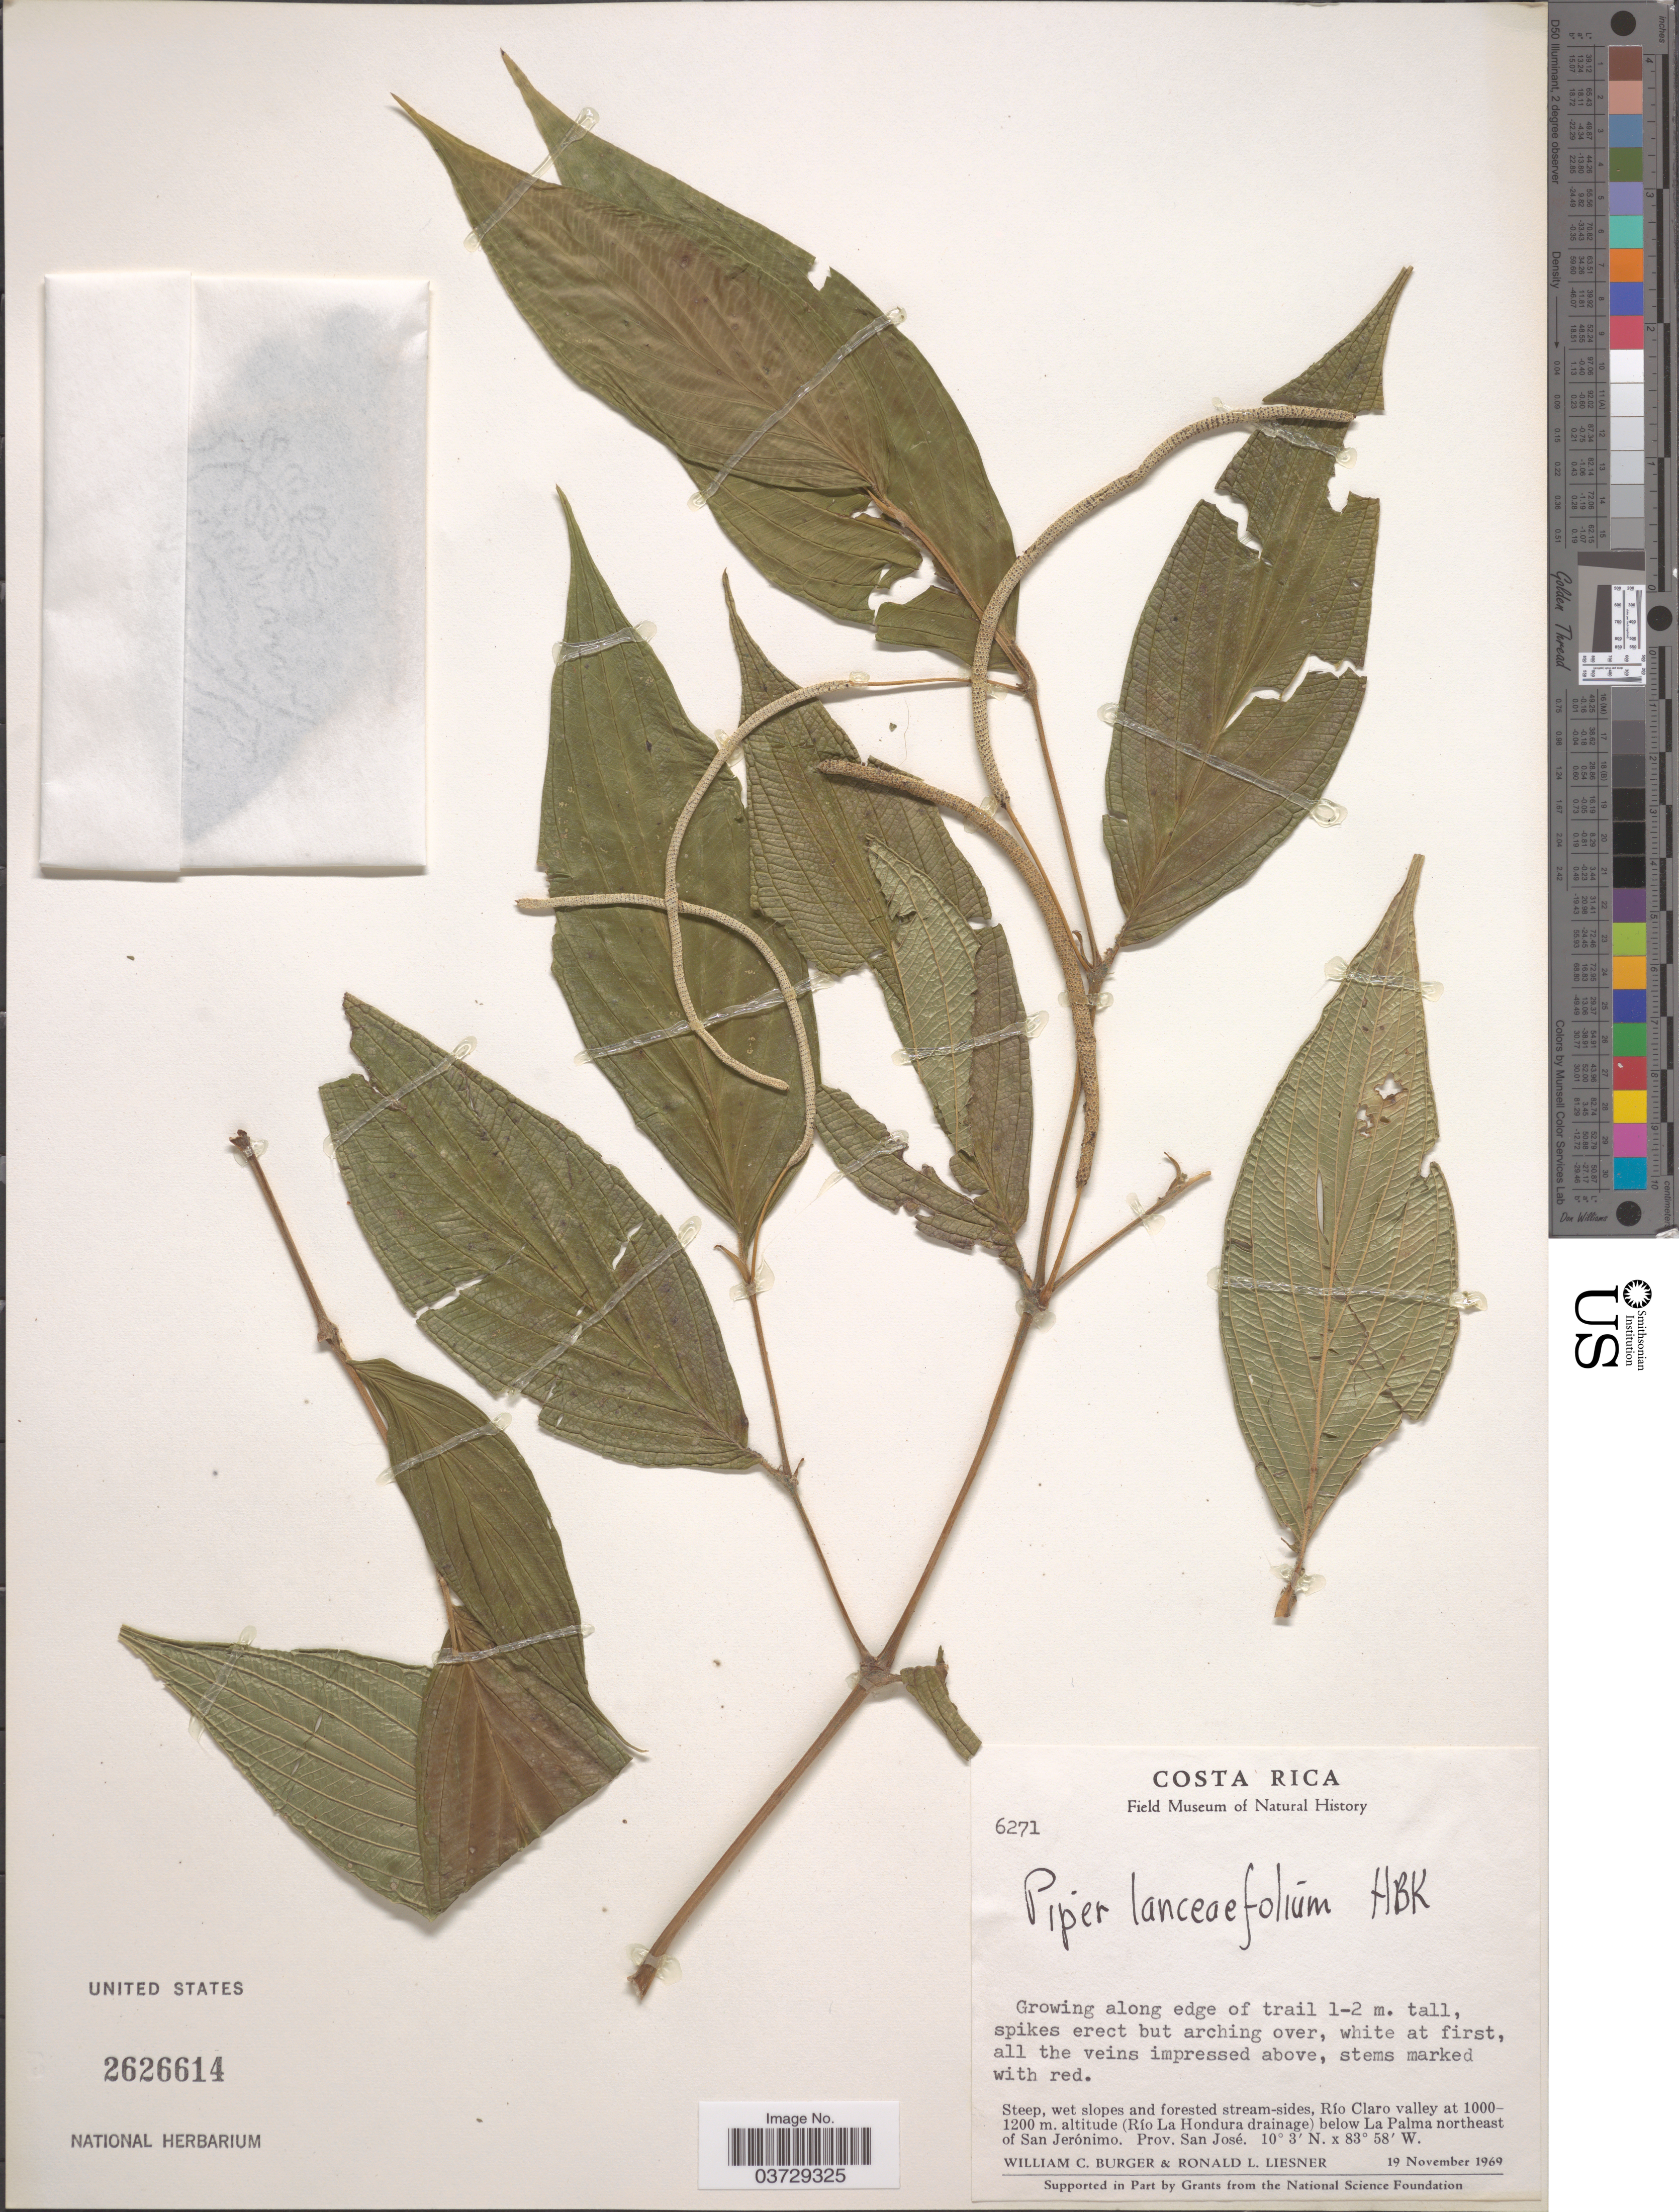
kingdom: Plantae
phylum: Tracheophyta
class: Magnoliopsida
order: Piperales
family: Piperaceae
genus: Piper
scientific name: Piper lanceifolium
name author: Kunth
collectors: W. Burger & R. L. Liesner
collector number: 6271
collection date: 1969-11-19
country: Costa Rica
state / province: San José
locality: Río Claro valley (Río La Hondura drainage) below La Palma northeast of San Jerónimo.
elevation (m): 1000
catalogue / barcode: US 2626614